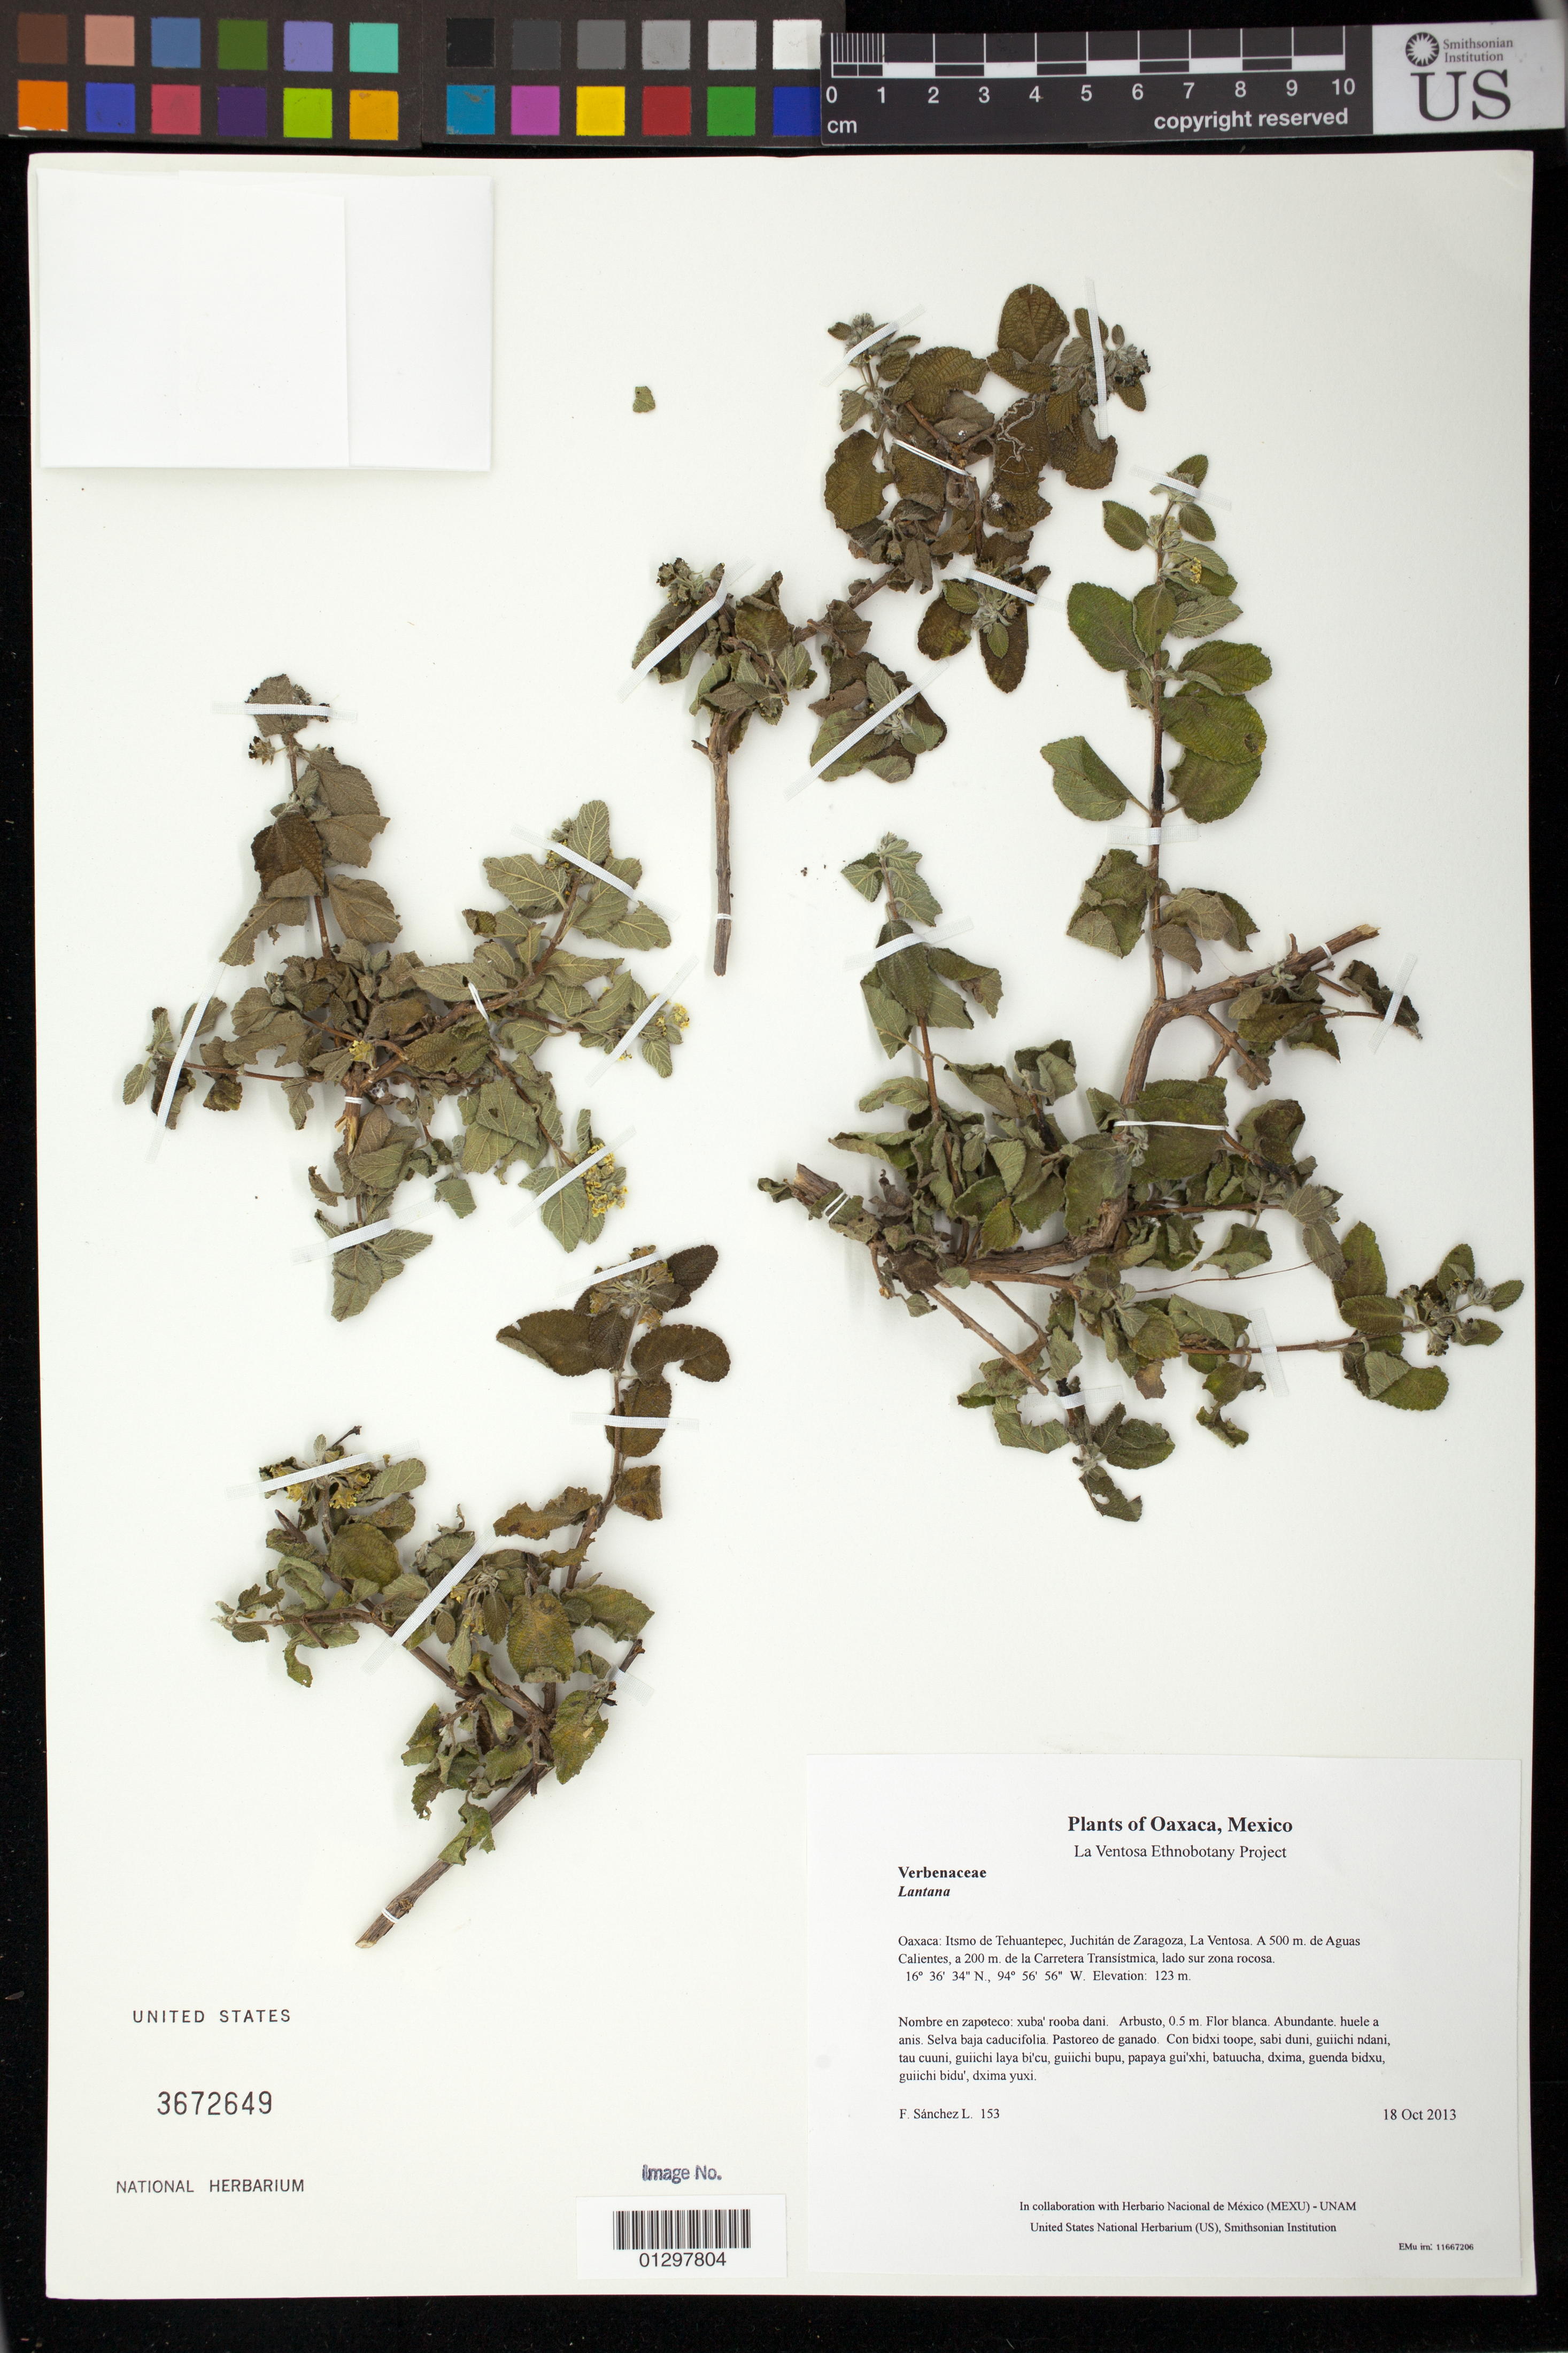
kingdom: Plantae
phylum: Tracheophyta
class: Magnoliopsida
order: Lamiales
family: Verbenaceae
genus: Lippia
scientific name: Lippia graveolens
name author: Kunth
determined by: Velasco G., Kenia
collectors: F. Sánchez L.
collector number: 153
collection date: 2013-10-18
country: Mexico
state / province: Oaxaca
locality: Itsmo de Tehuantepec, Juchitán de Zaragoza, La Ventosa. A 500 m. de Aguas Calientes, a 200 m. de la Carretera Transístmica, lado sur zona rocosa.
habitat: Selva baja caducifolia. Pastoreo de ganado.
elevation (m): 123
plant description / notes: MEXU, US; Guixi bandaga. 0.5 m. Guie' naquichi'. Stale.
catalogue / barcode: US 3672649